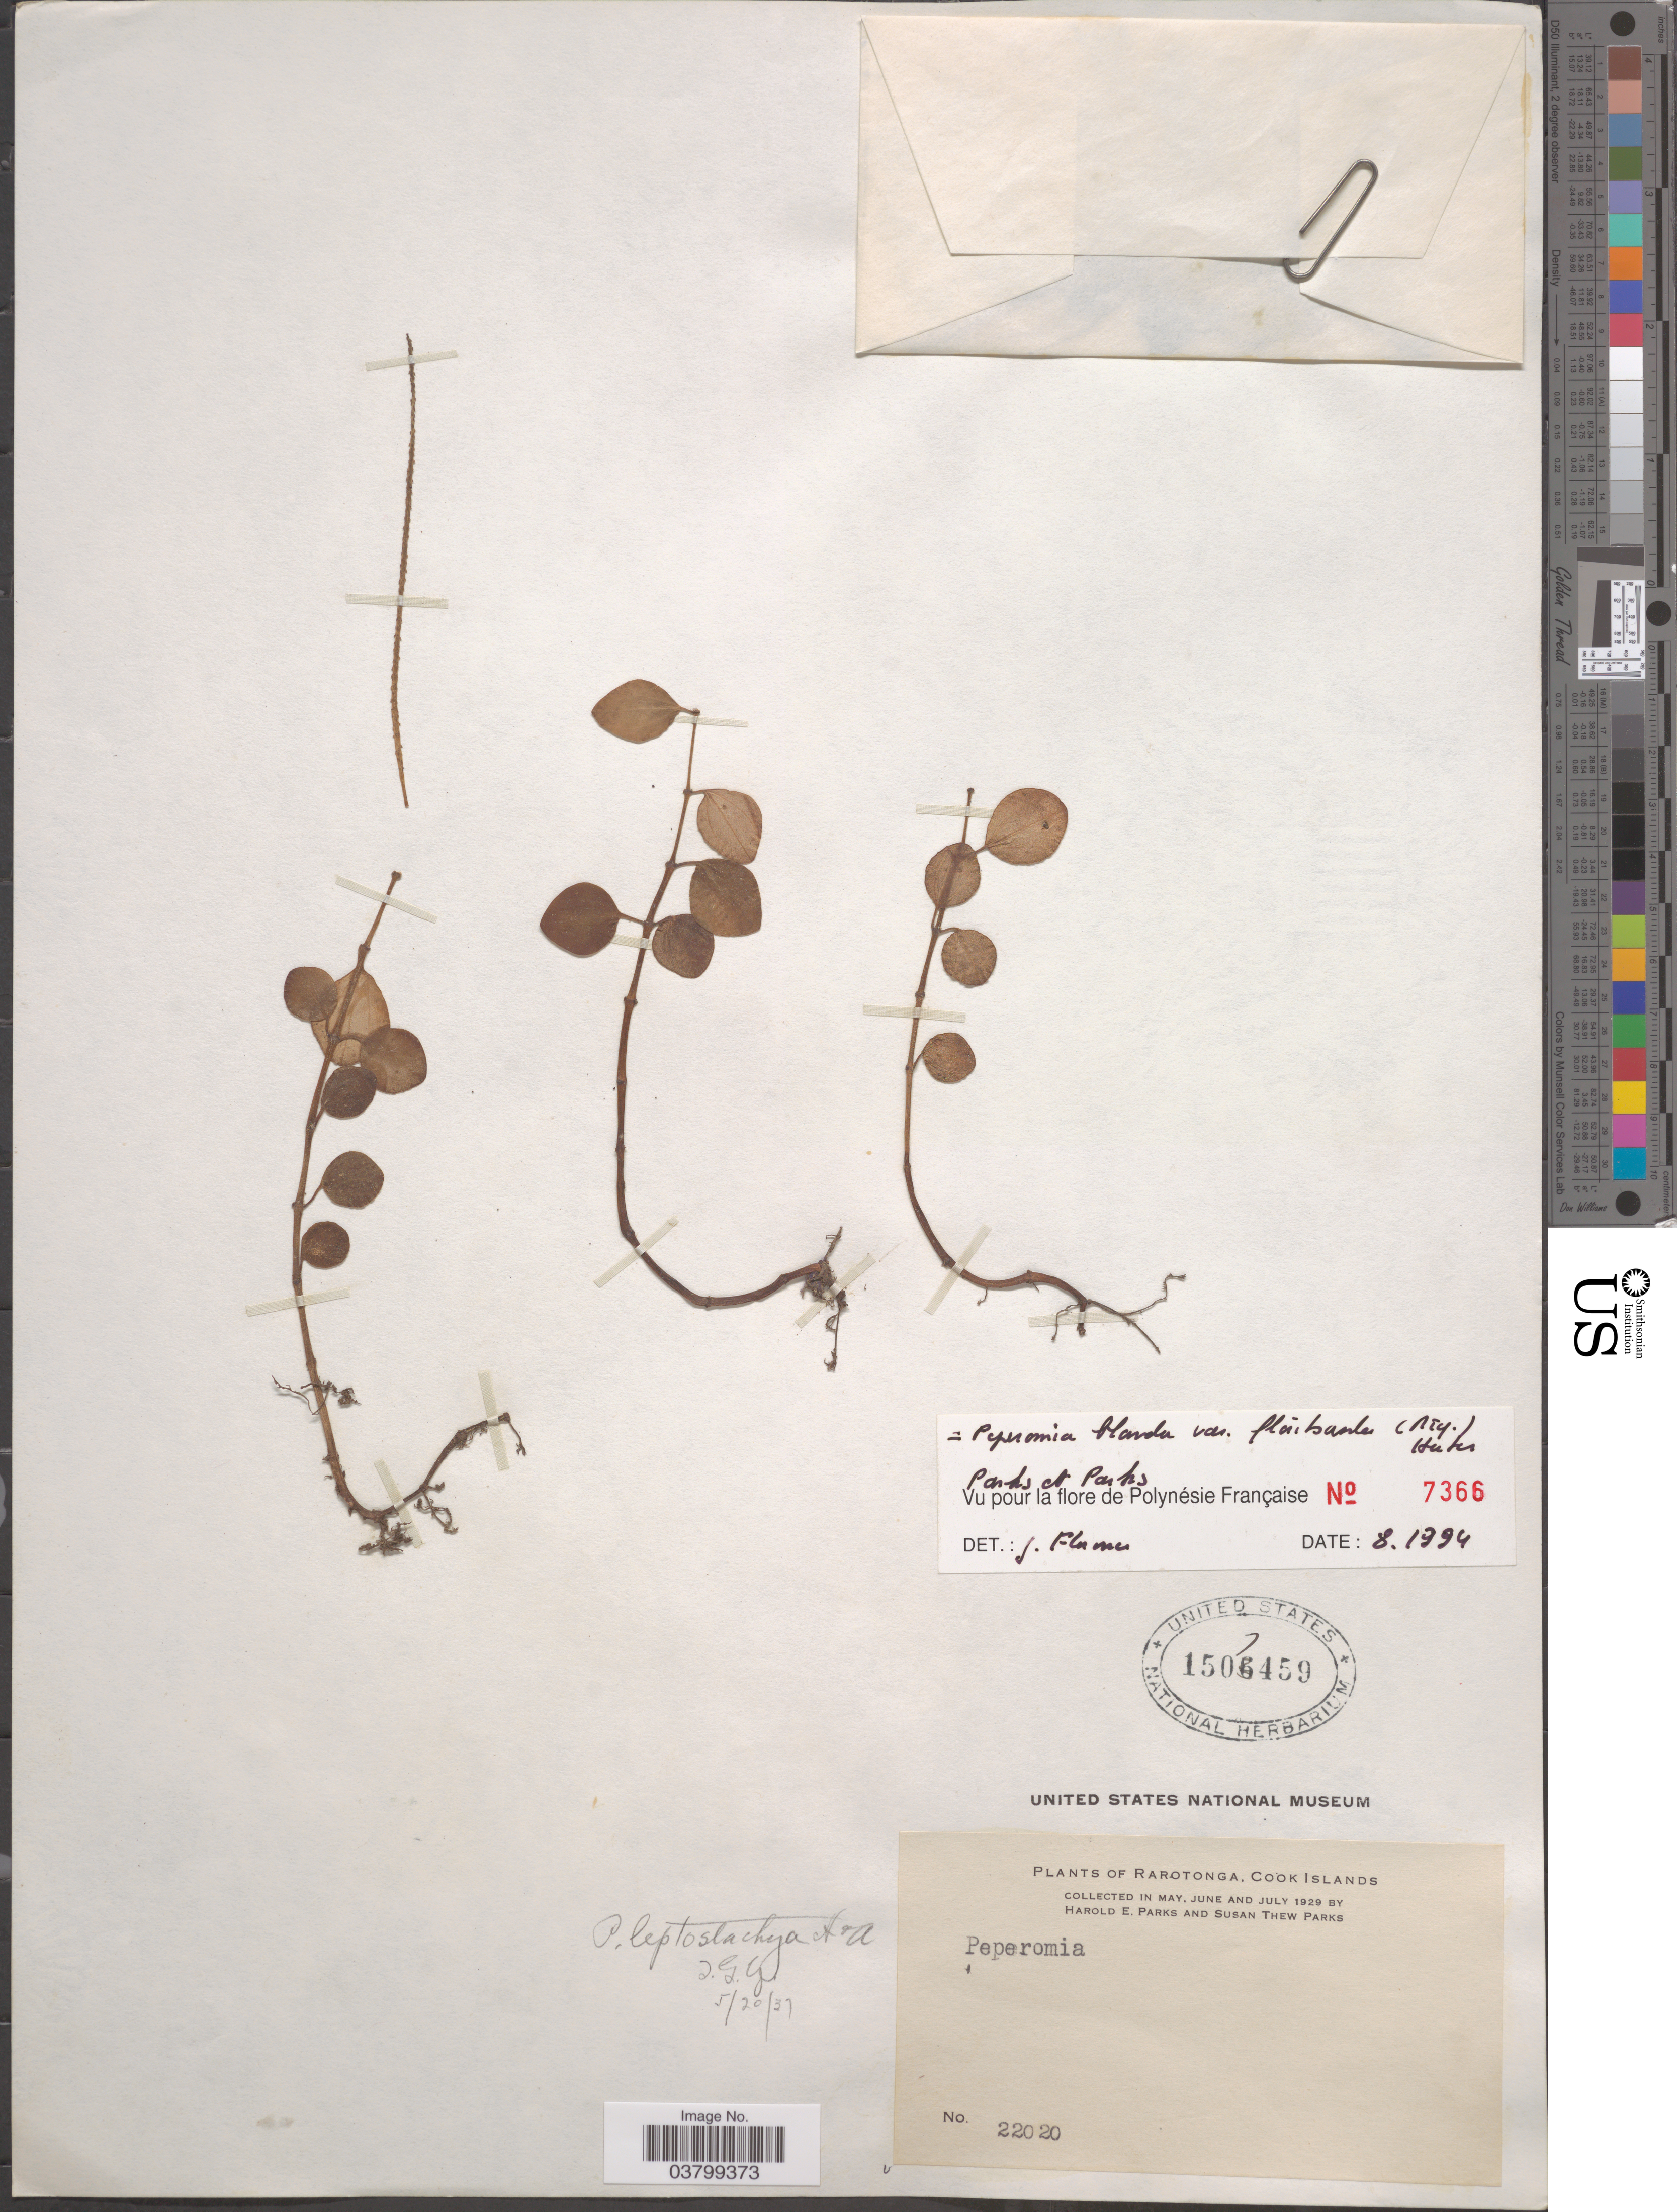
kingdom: Plantae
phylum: Tracheophyta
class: Magnoliopsida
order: Piperales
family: Piperaceae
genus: Peperomia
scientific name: Peperomia leptostachya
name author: Hook. & Arn.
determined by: Wagner, W. L., (BOT), Smithsonian Institution - National Museum of Natural History (UNITED STATES)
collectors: H. E. Parks & S. Parks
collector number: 22020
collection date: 1929-05/1929-07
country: Cook Islands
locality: Rarotonga.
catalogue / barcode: US 1507459